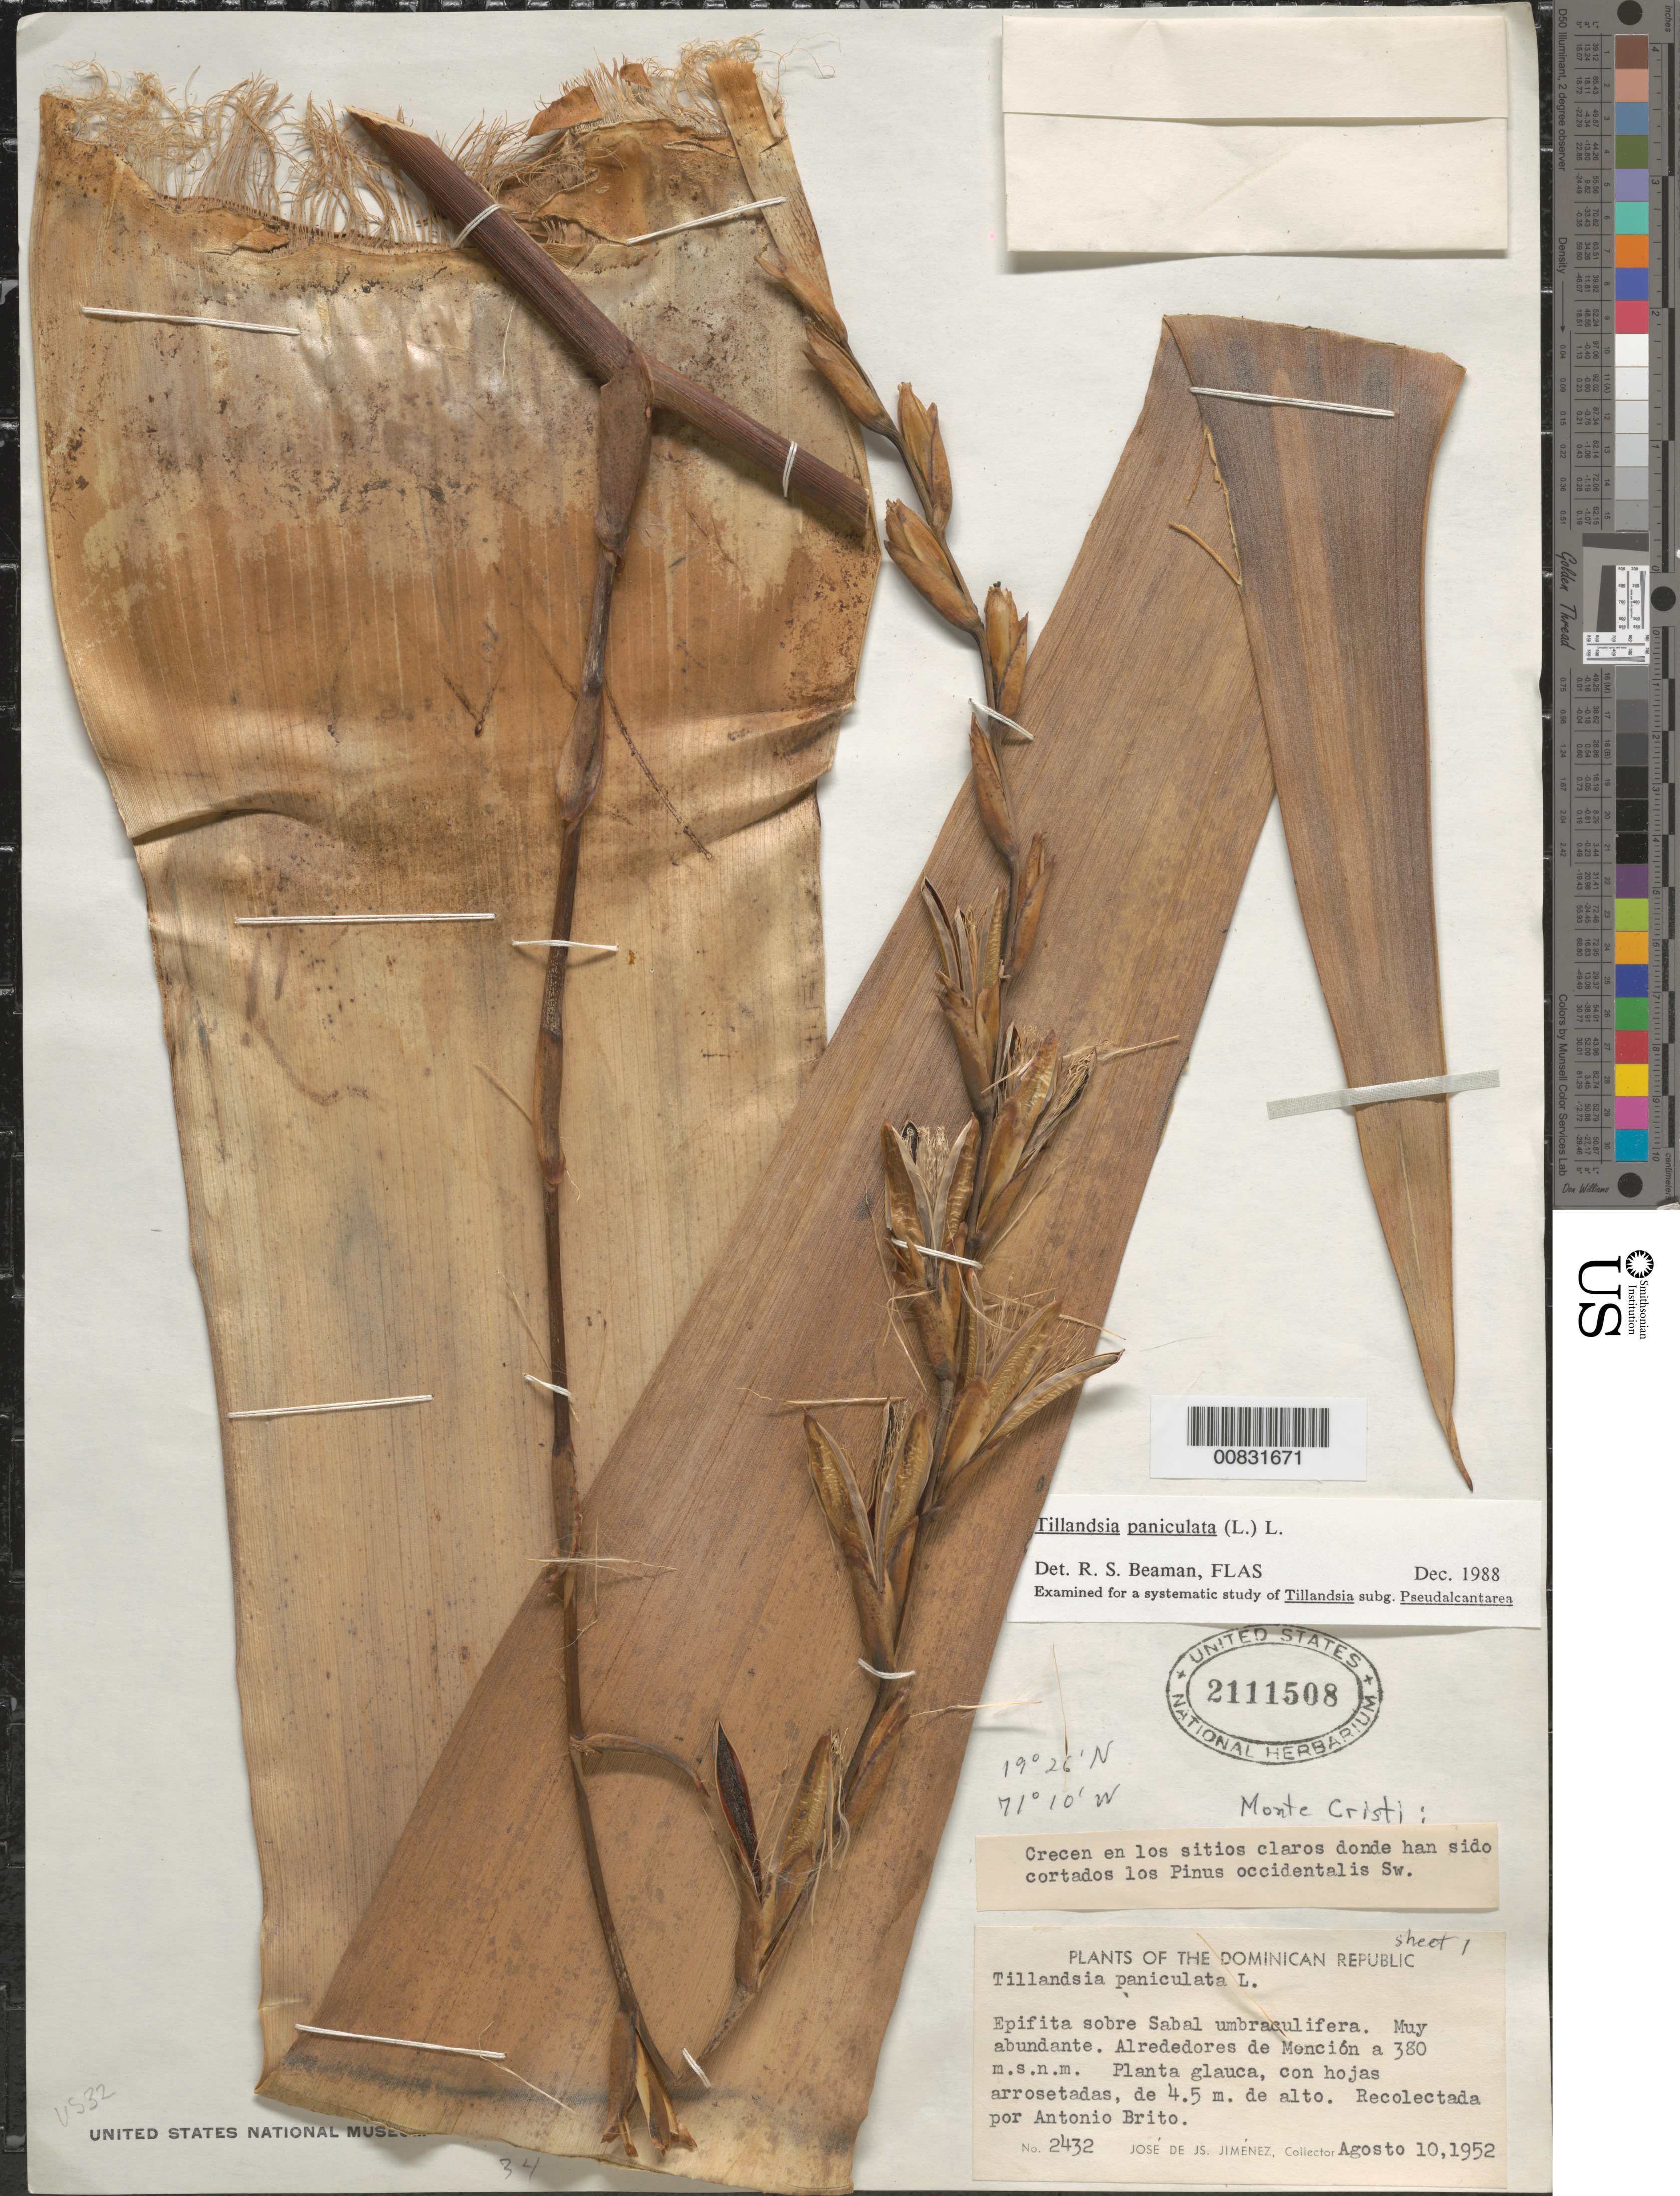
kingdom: Plantae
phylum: Tracheophyta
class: Liliopsida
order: Poales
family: Bromeliaceae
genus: Tillandsia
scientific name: Tillandsia paniculata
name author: (L.) L.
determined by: Beaman, R. S.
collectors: J. J. Jiménez & A. Brito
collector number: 2432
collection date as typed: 10 Aug 1952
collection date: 1952-08-10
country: Dominican Republic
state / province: Monte Cristi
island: Hispaniola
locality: Alrededores de Monción.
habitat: Sobre Sabal umbraculifera.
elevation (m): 380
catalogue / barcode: US 2111508